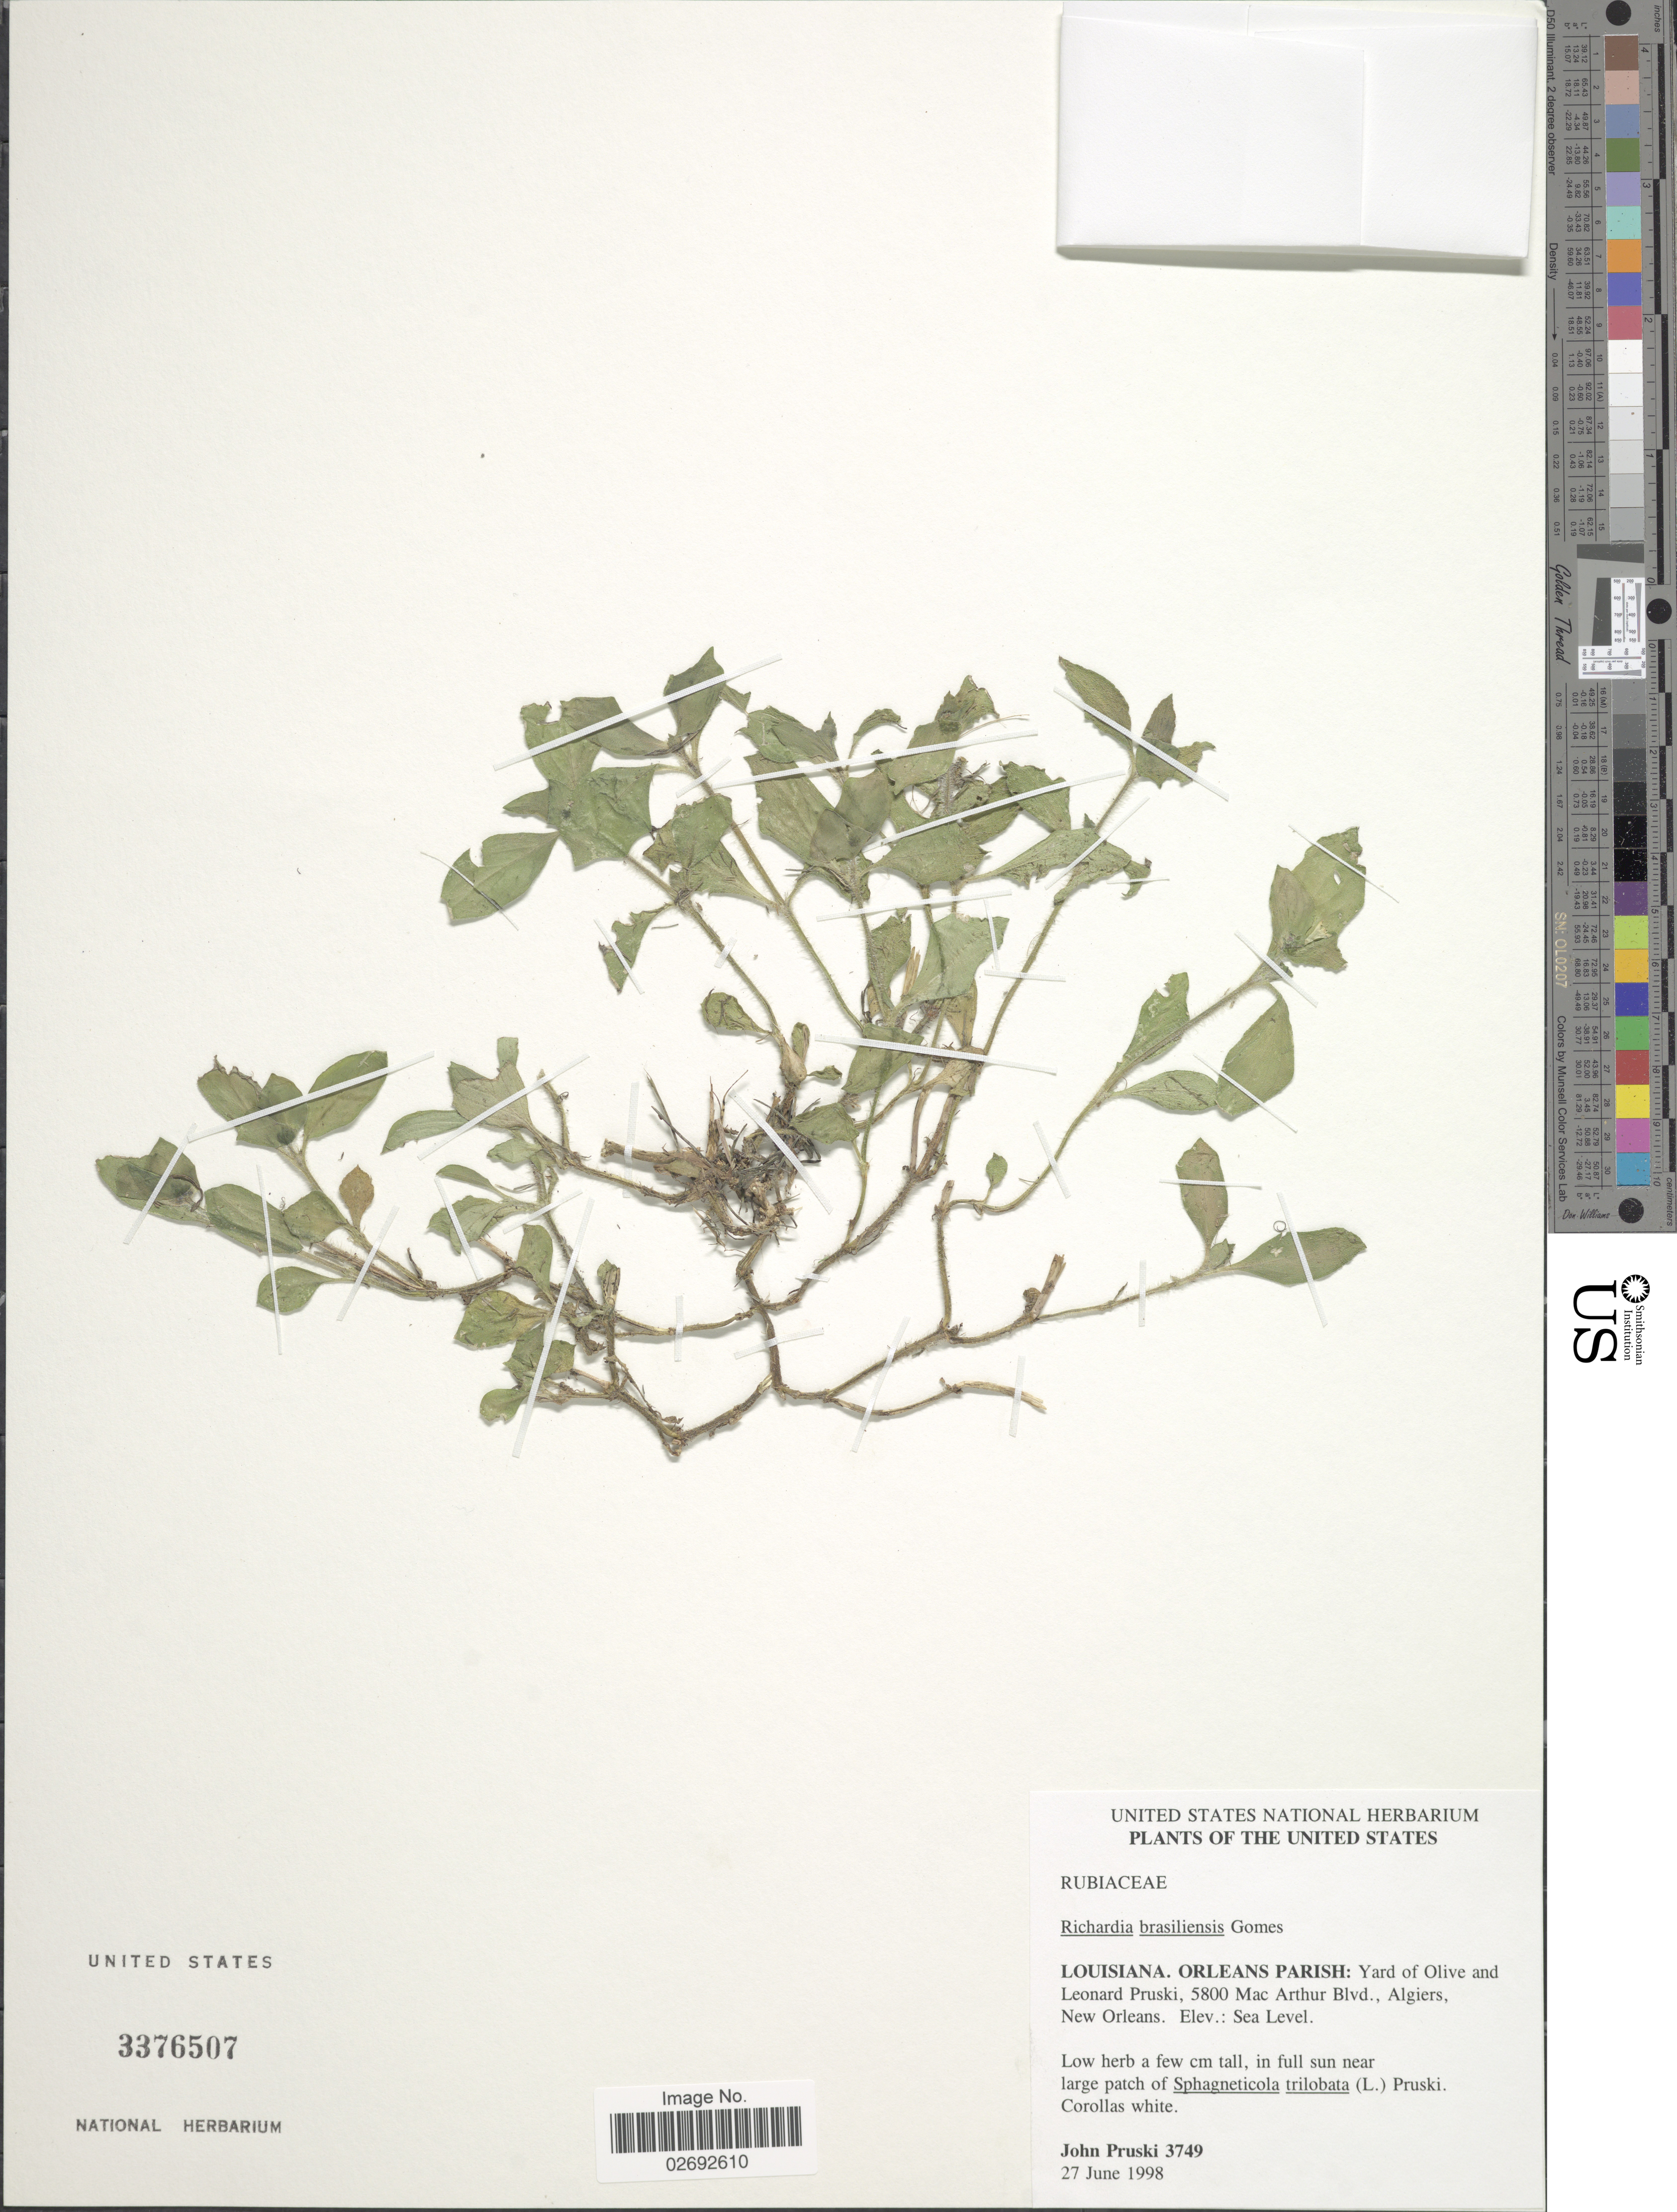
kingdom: Plantae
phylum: Tracheophyta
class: Magnoliopsida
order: Gentianales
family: Rubiaceae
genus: Richardia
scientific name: Richardia brasiliensis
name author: Gomes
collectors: J. F. Pruski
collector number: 3749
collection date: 1998-06-27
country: United States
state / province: Louisiana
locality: Orleans Parish: Yard of Olive and Leonard Pruski, 5800 Mac Arthur Blvd., Algiers, New Orleans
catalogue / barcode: US 3376507